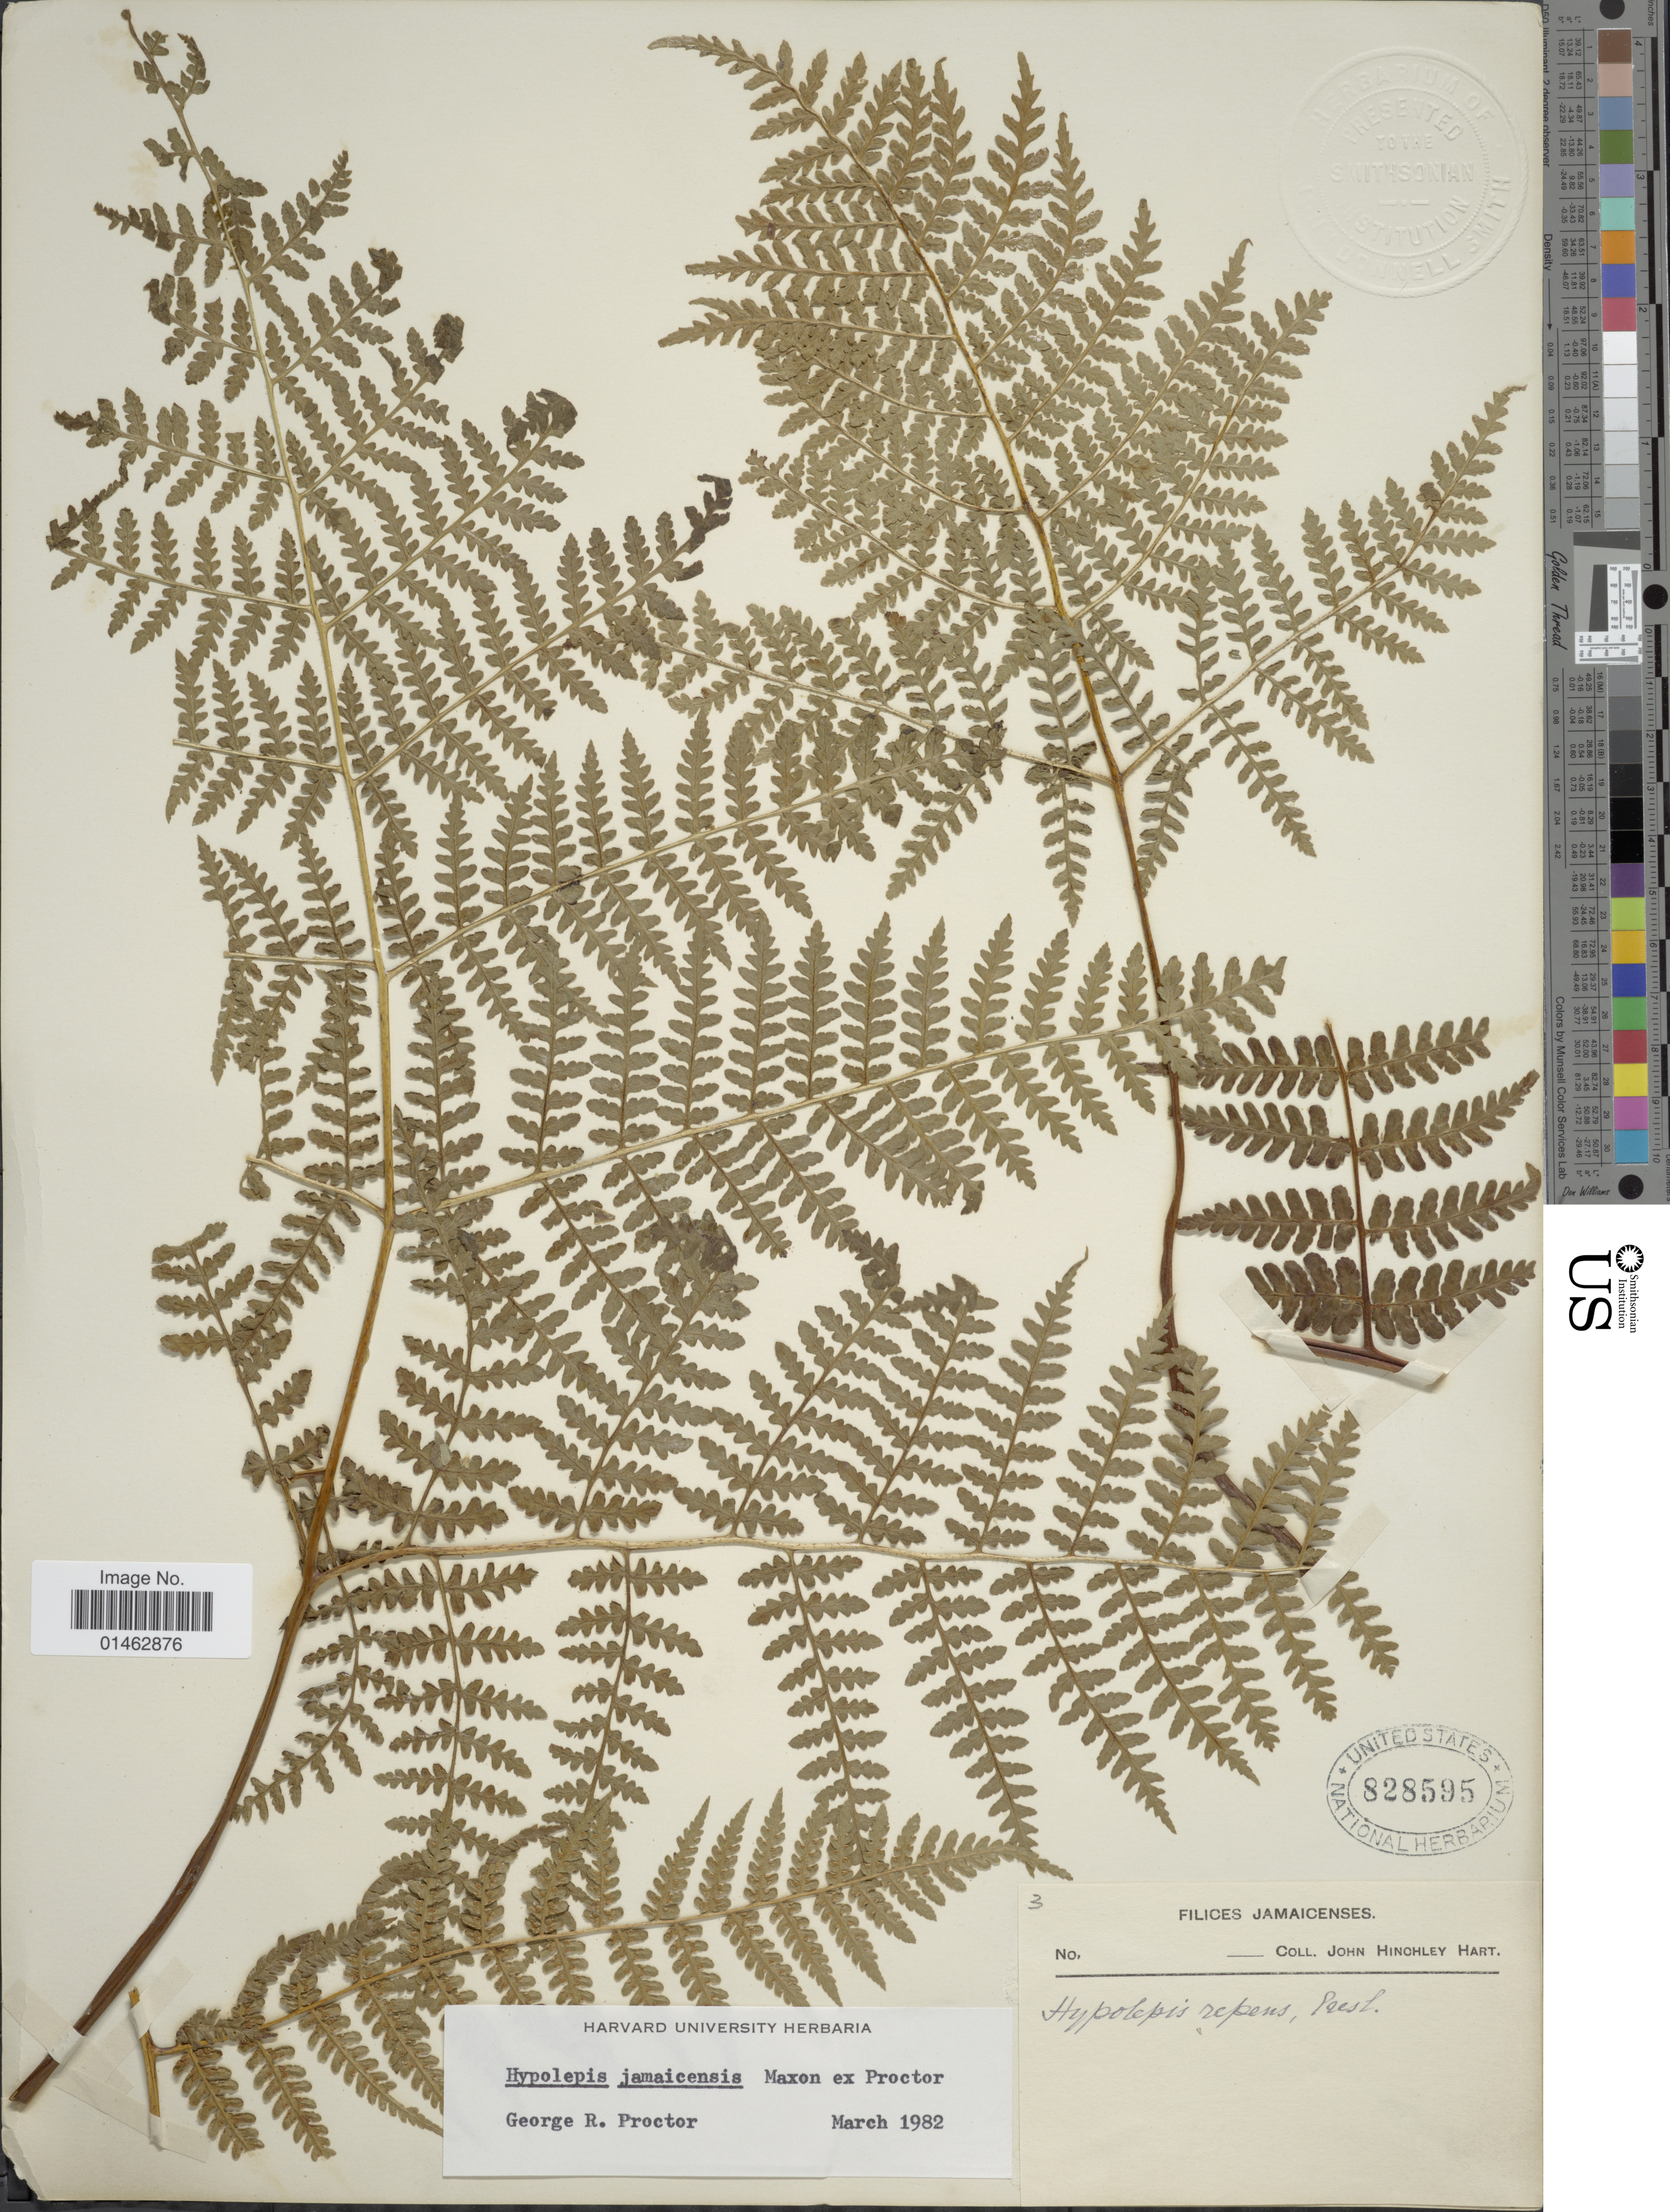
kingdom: Plantae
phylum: Tracheophyta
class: Polypodiopsida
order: Polypodiales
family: Dennstaedtiaceae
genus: Hypolepis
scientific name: Hypolepis jamaicensis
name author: Maxon ex Proctor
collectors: J. H. Hart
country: Jamaica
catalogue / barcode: US 828595